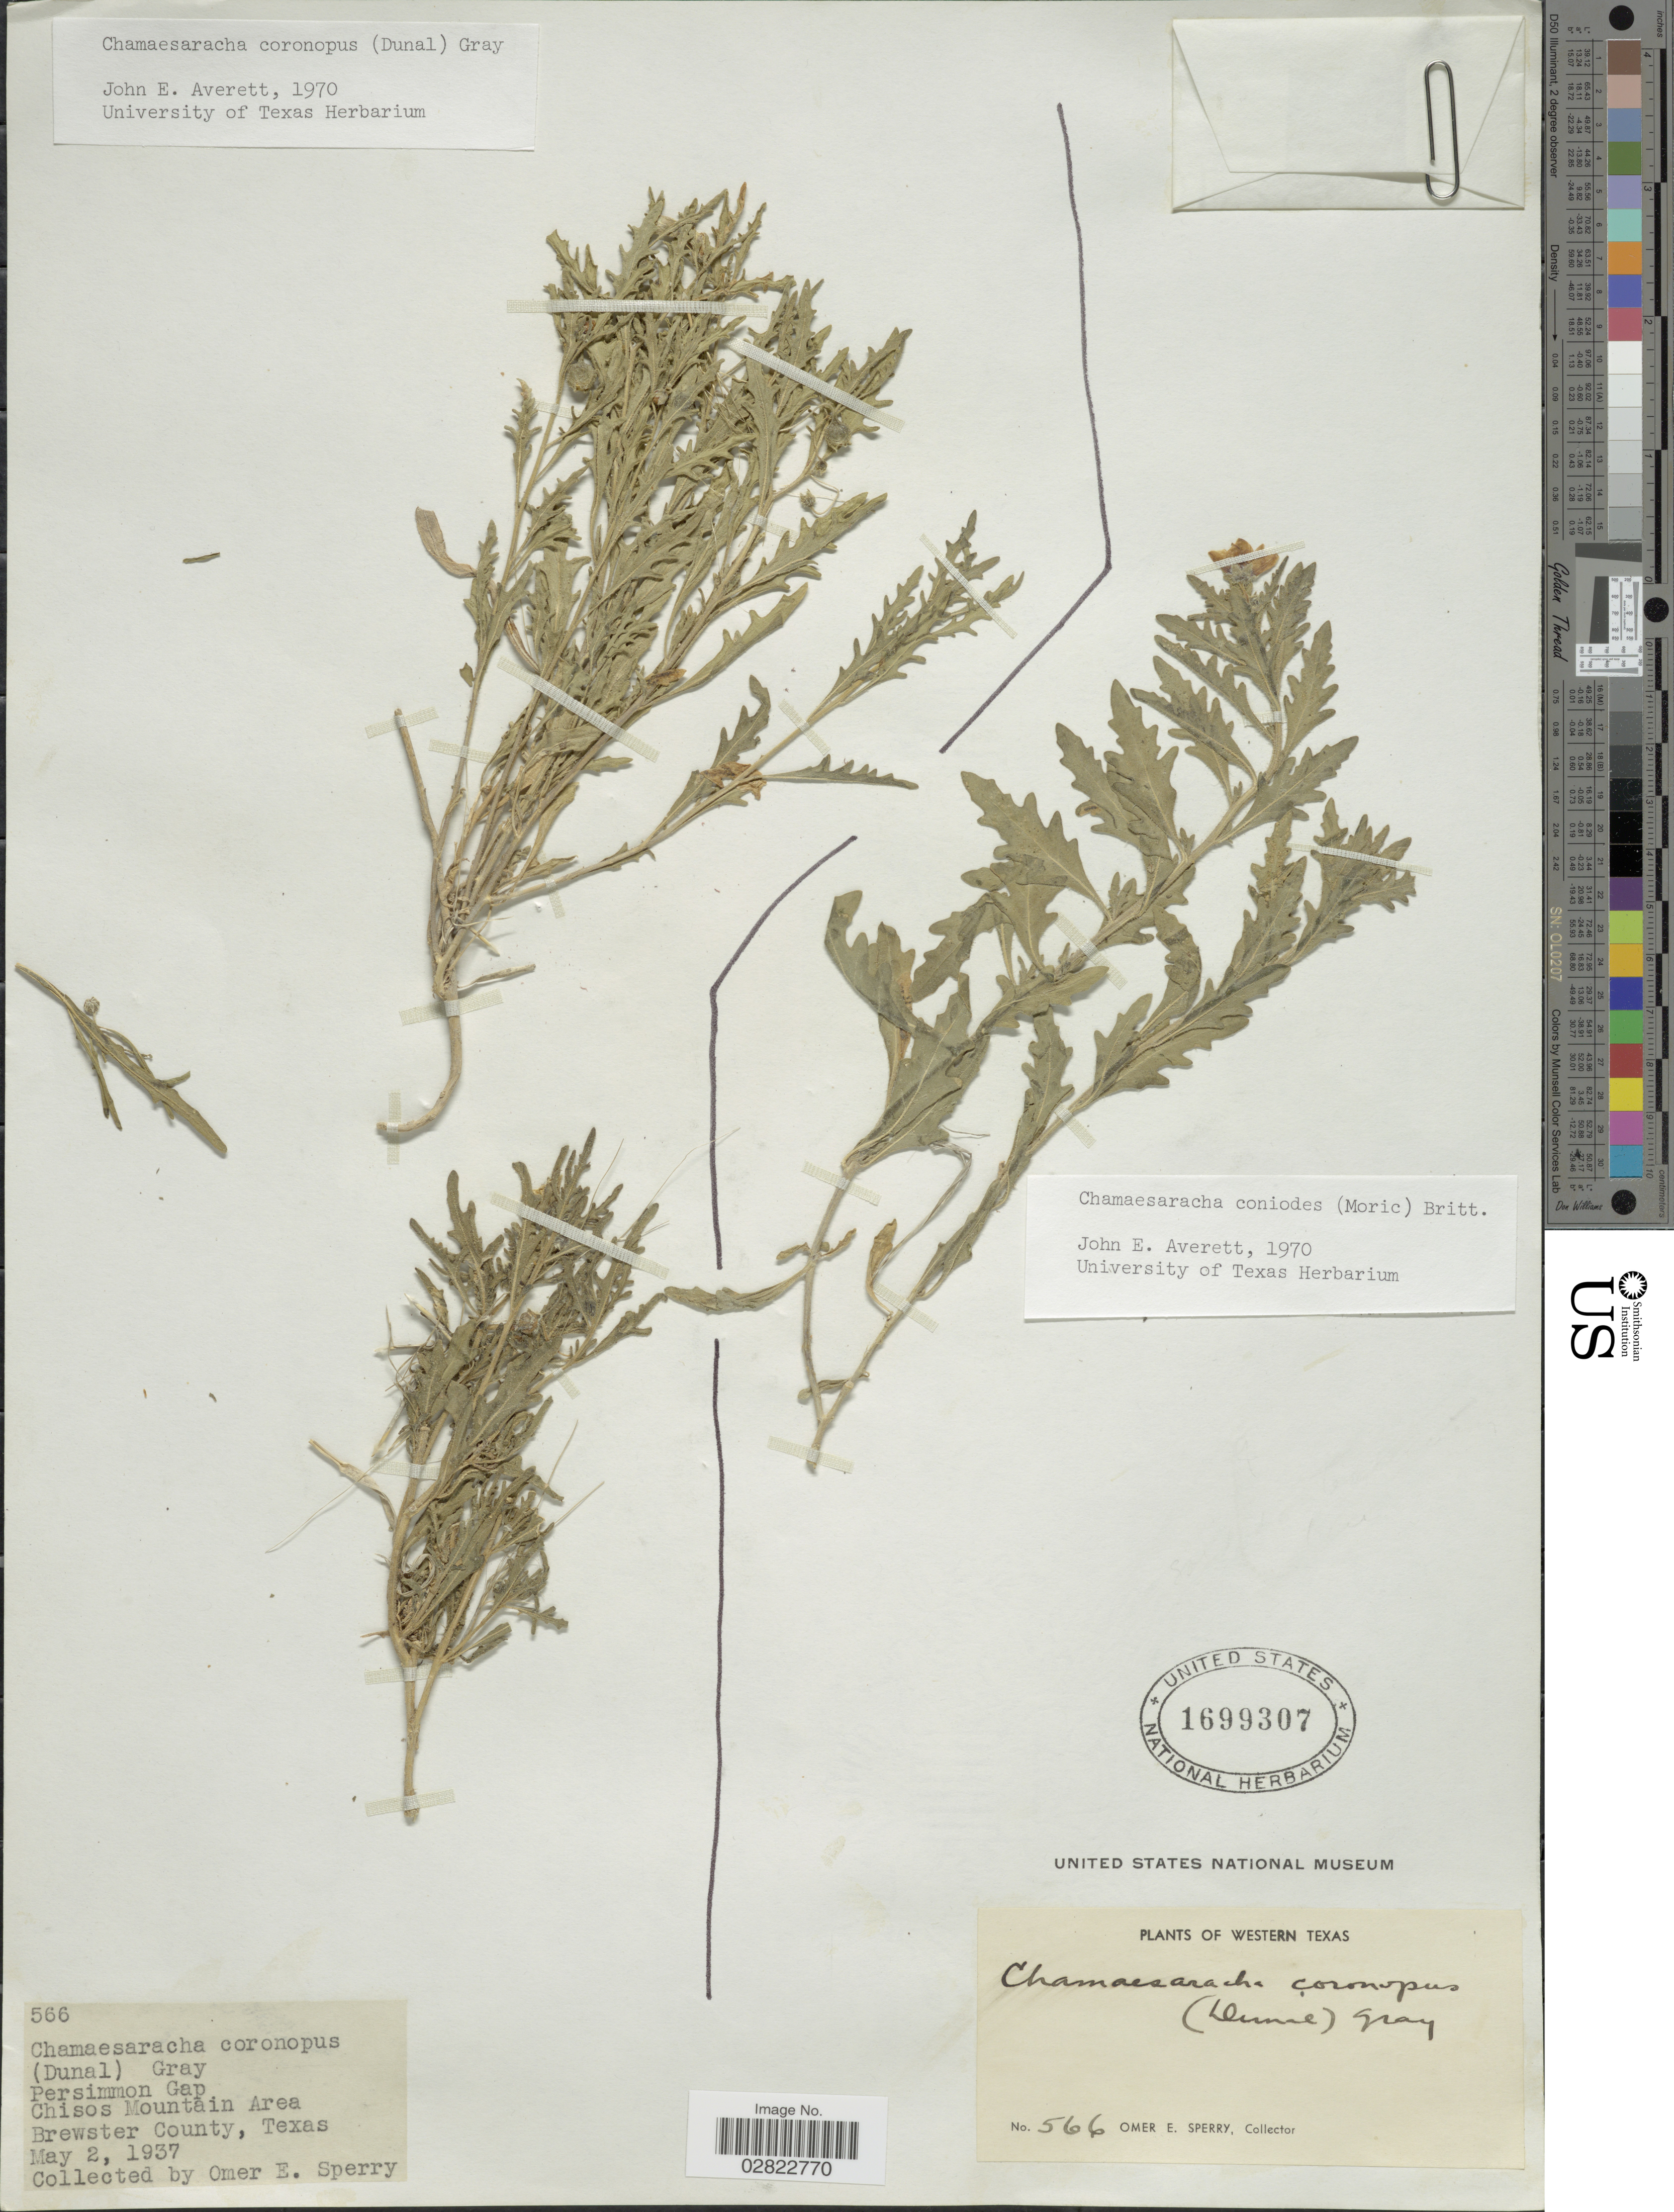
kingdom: Plantae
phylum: Tracheophyta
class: Magnoliopsida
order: Solanales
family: Solanaceae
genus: Chamaesaracha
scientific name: Chamaesaracha coronopus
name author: (Dunal) A. Gray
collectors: O. E. Sperry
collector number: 566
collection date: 1937-05-02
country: United States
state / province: Texas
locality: Western Texas, Persimmon Gap, Chisos Mountain Area, Brewster County.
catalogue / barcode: US 1699307